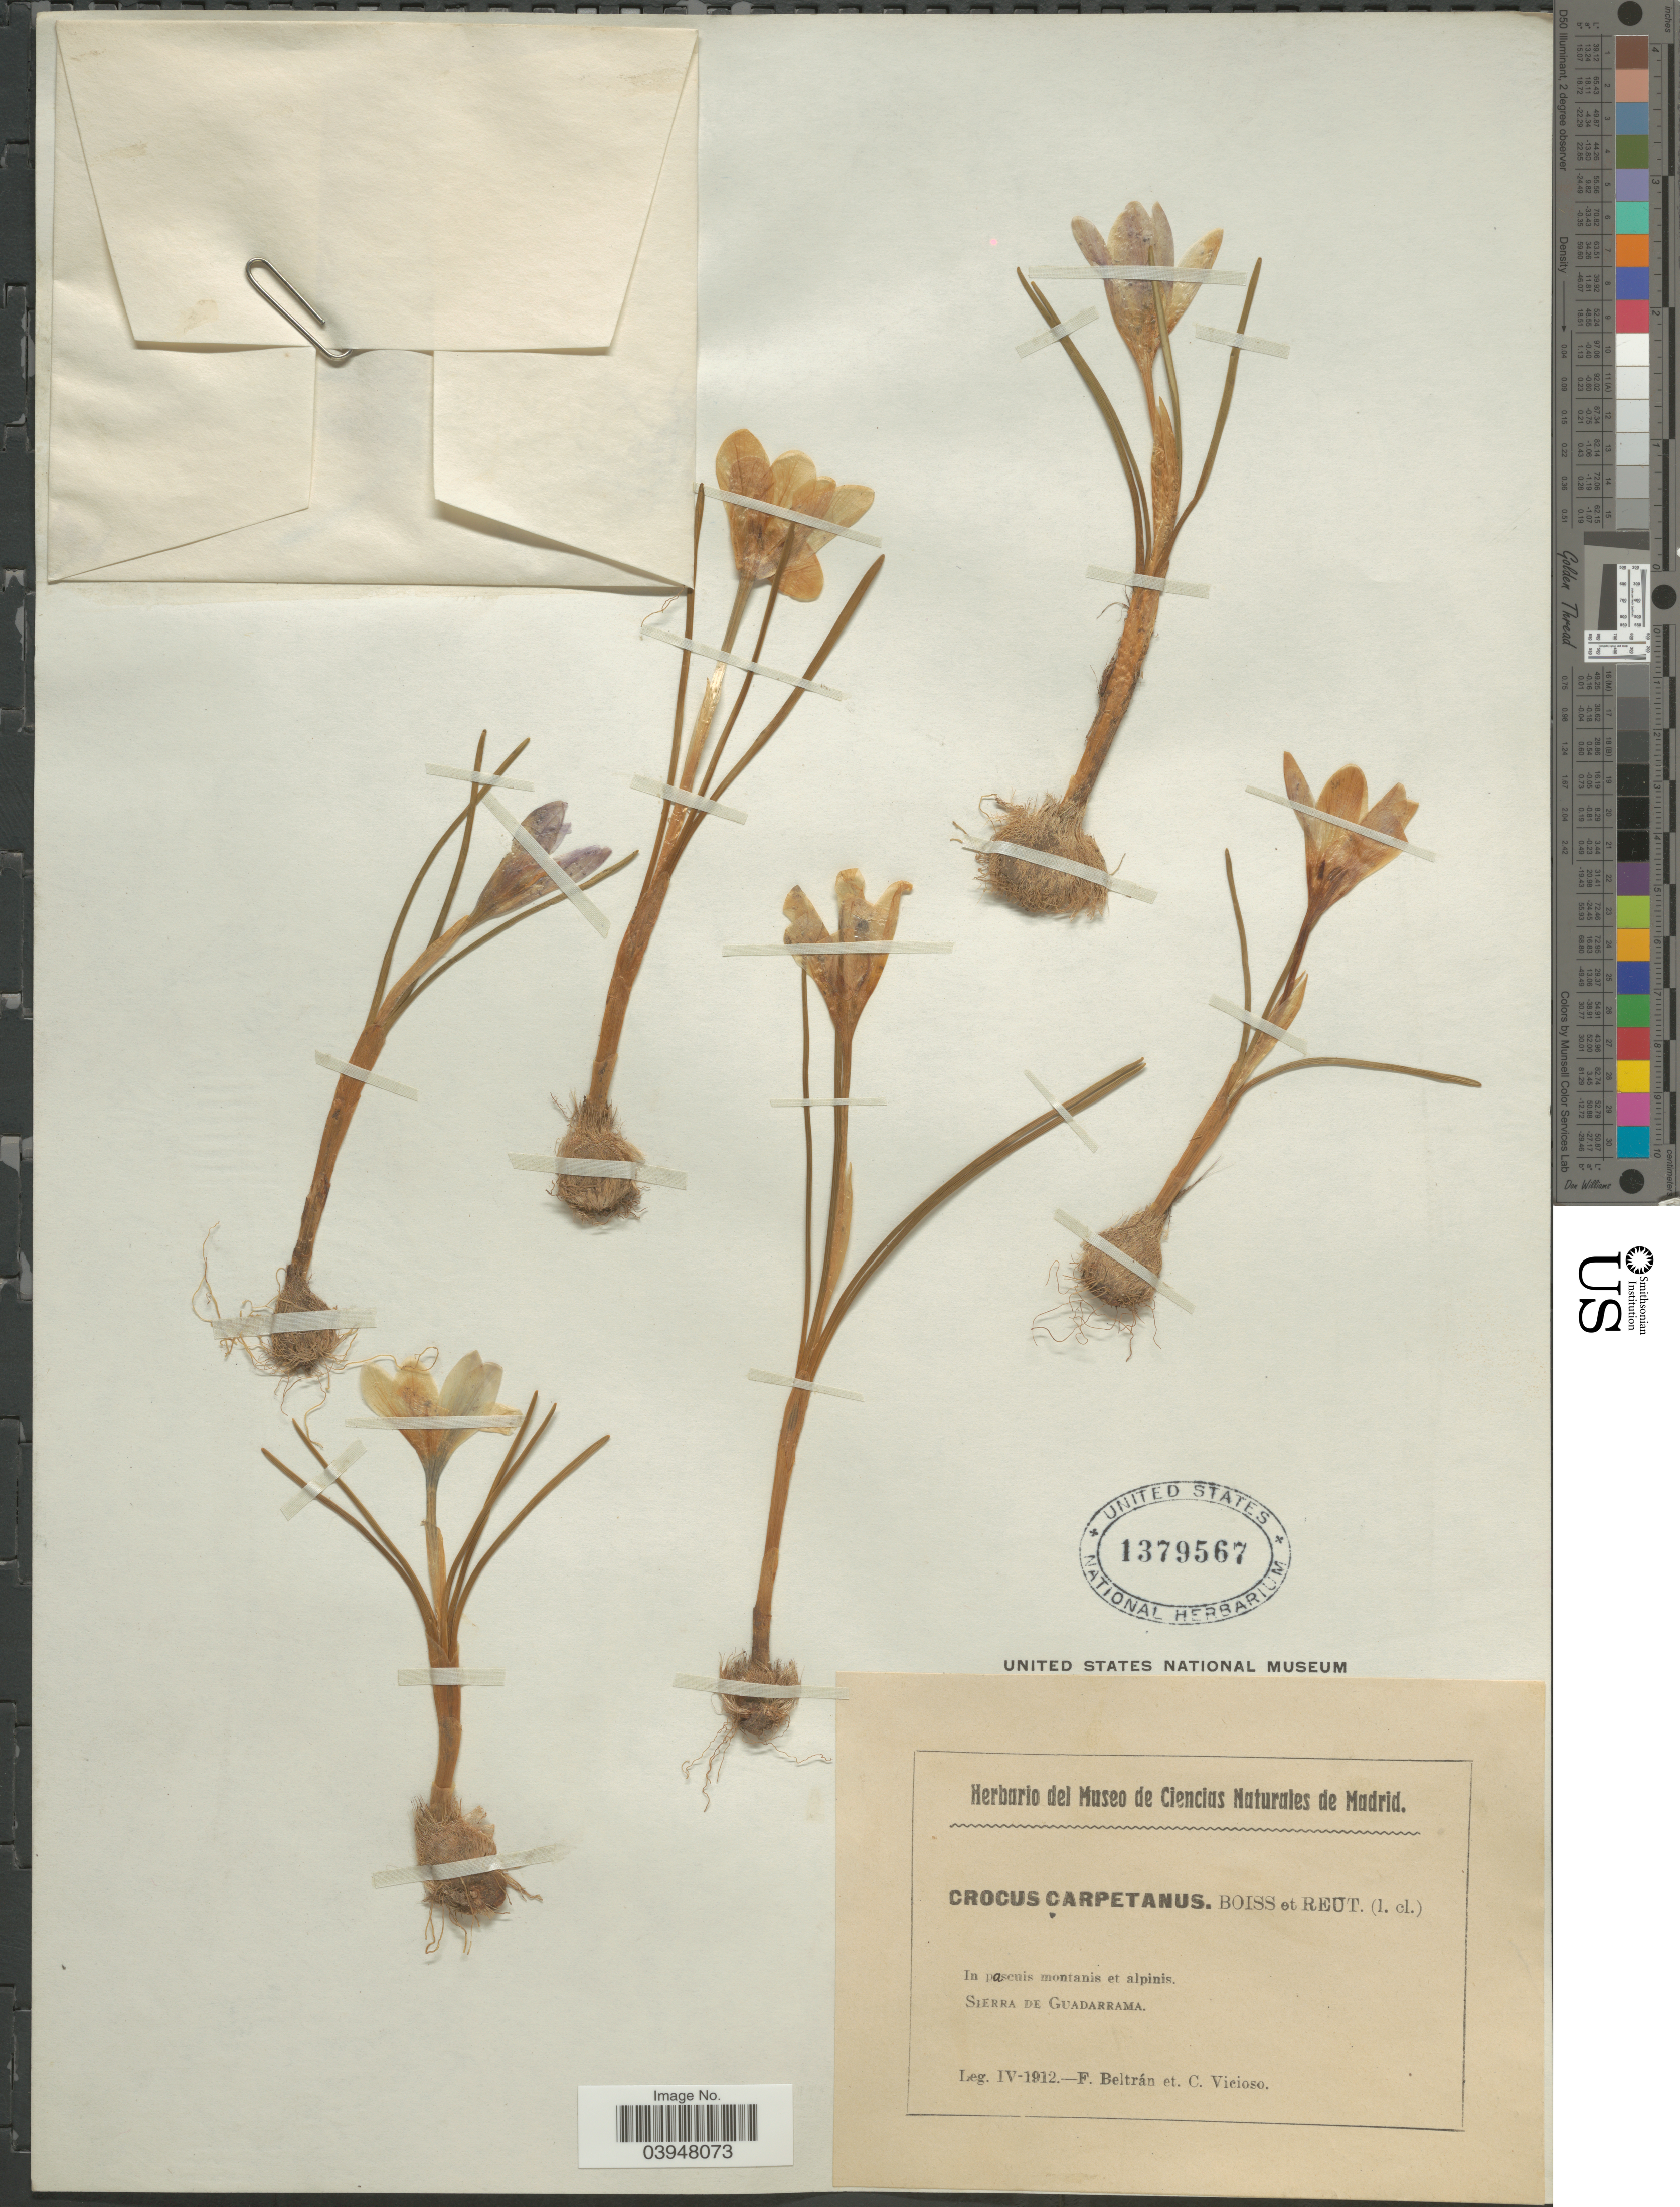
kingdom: Plantae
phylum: Tracheophyta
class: Liliopsida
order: Asparagales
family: Iridaceae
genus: Crocus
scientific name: Crocus carpetanus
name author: Boiss. & Reut.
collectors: F. Beltran & C. Vicioso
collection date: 1912-04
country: Spain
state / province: Madrid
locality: In pascuis montanis et alpinis. Sierra de Guadarrama.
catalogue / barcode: US 1379567